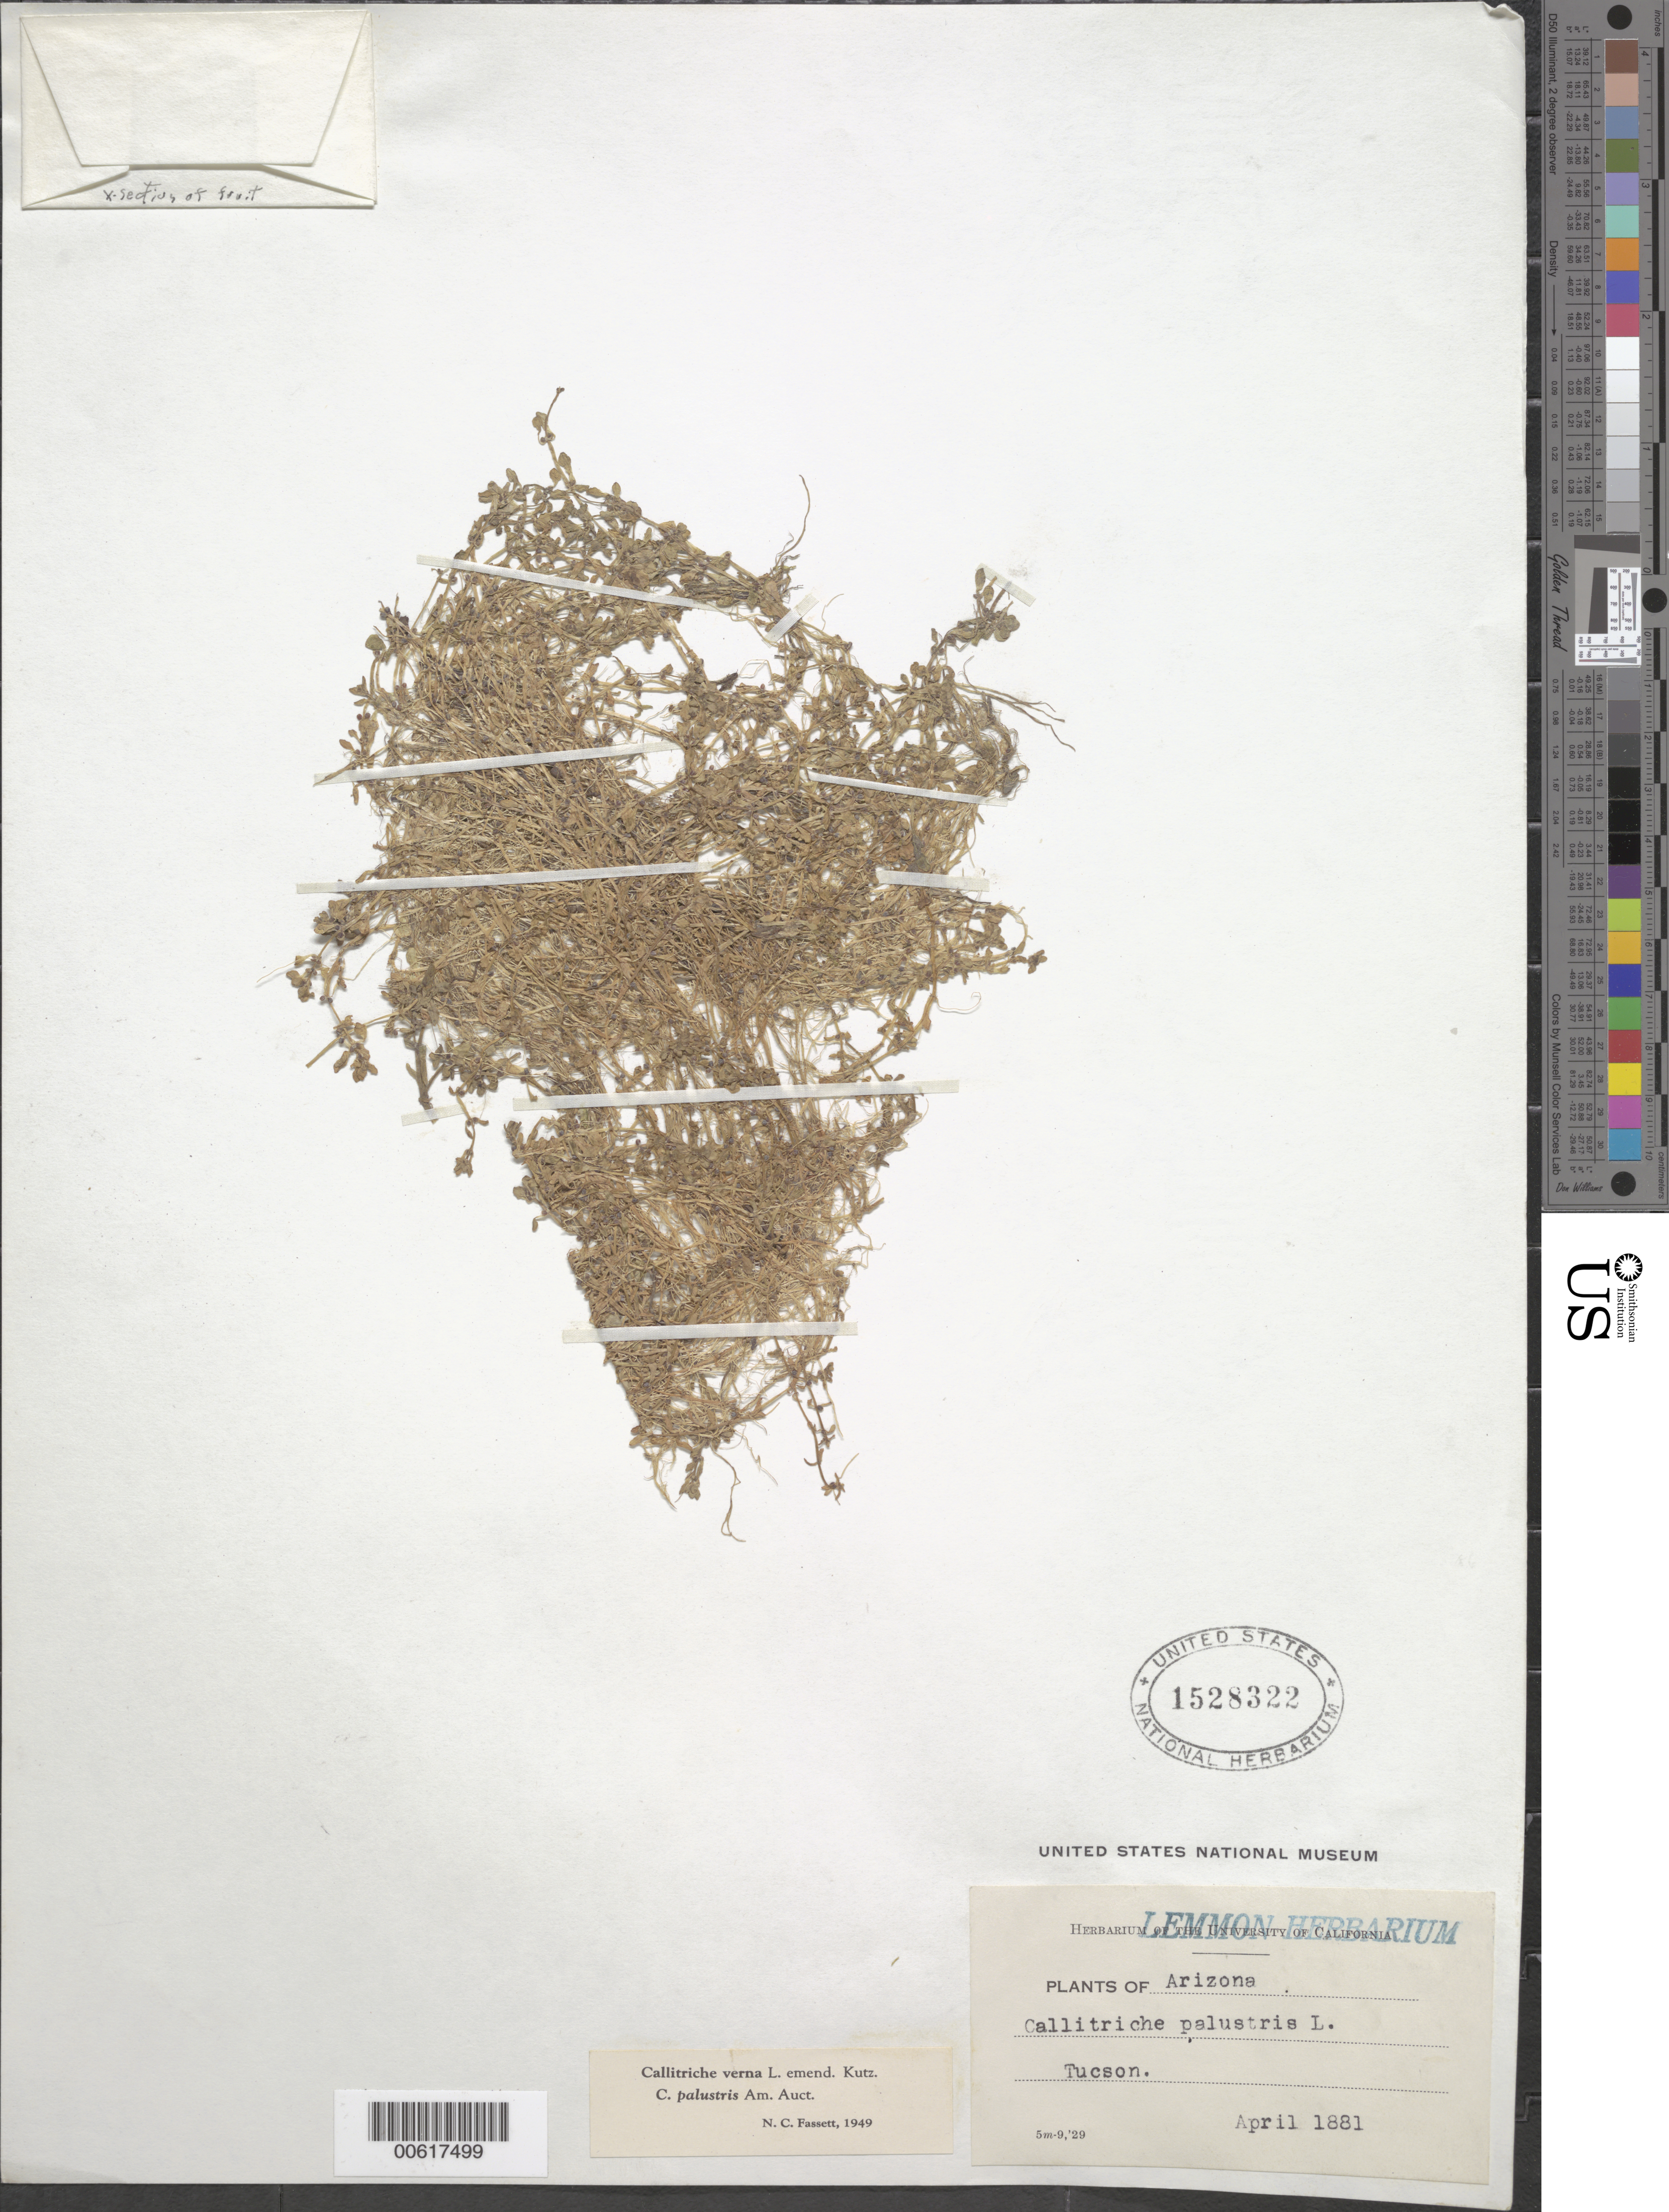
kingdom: Plantae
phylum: Tracheophyta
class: Magnoliopsida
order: Lamiales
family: Plantaginaceae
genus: Callitriche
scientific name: Callitriche verna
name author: L.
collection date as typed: Apr 1881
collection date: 1881-04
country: United States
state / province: Arizona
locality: Tucson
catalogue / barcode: US 1528322